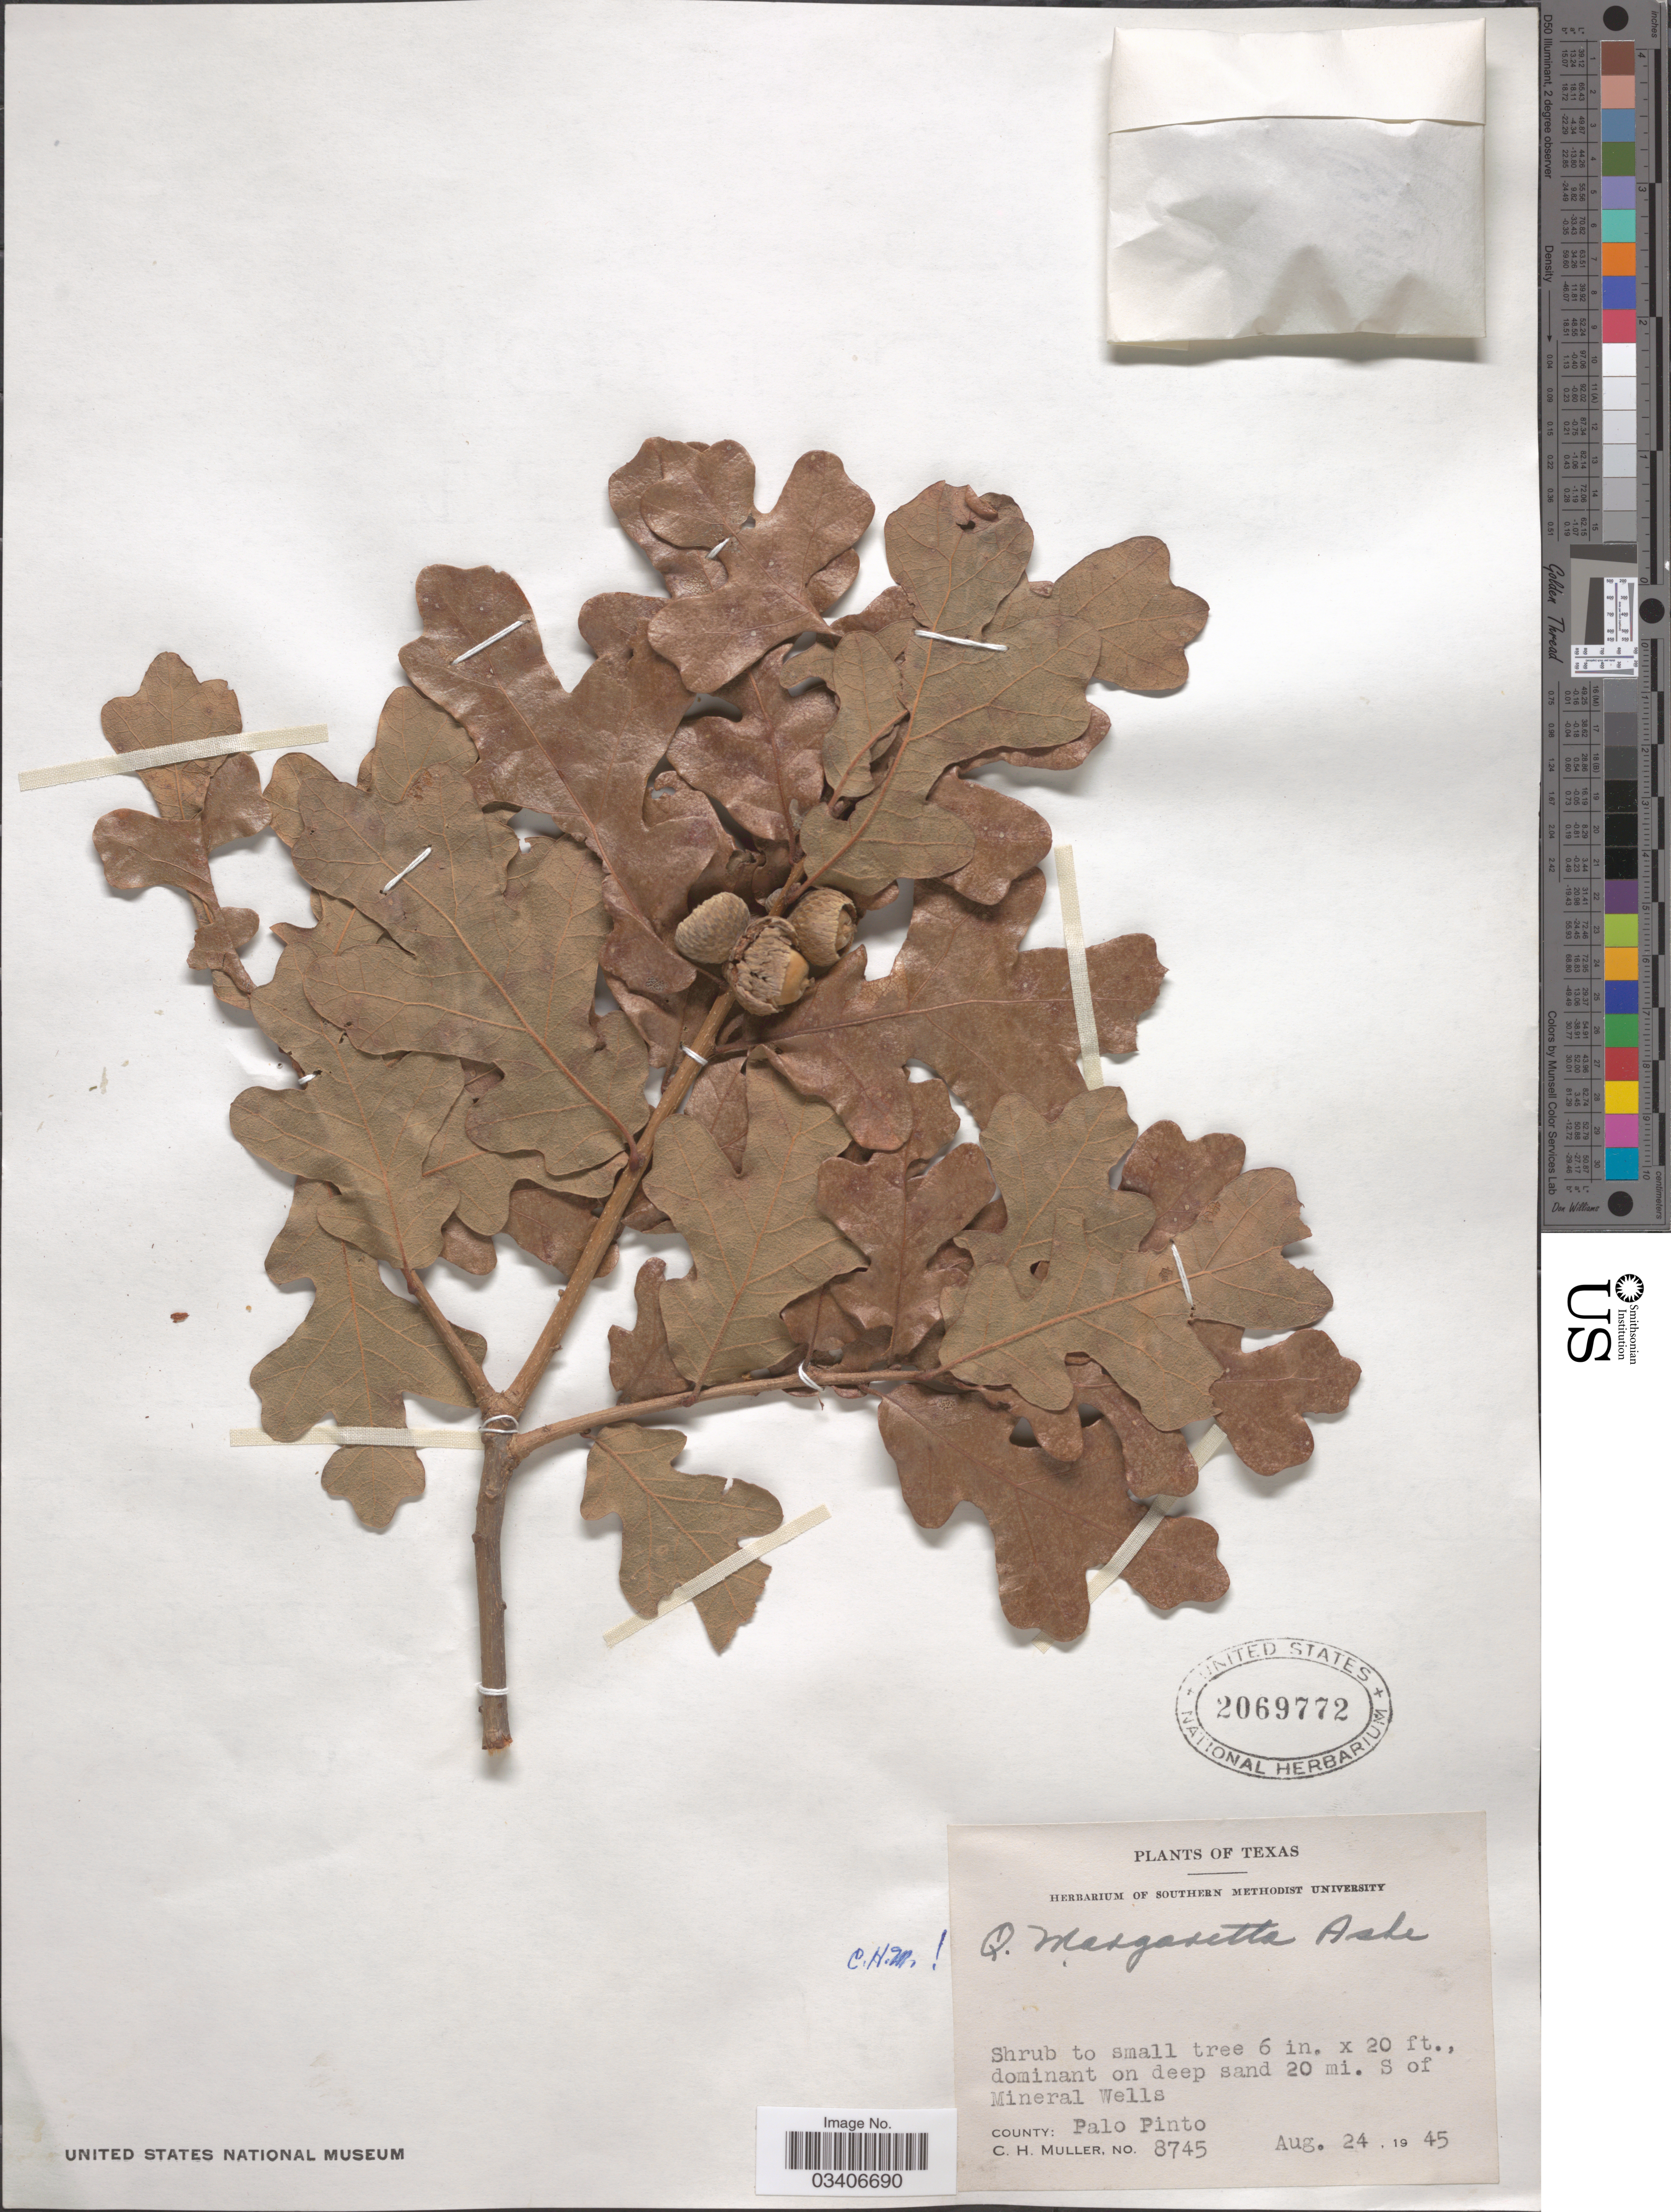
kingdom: Plantae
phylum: Tracheophyta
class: Magnoliopsida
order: Fagales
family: Fagaceae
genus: Quercus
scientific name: Quercus margarettae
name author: Ashe ex Small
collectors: C. H. Mueller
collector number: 8745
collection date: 1945-08-24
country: United States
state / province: Texas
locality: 20 mi. S of Mineral Wells. County: Palo Pinto.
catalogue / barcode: US 2069772